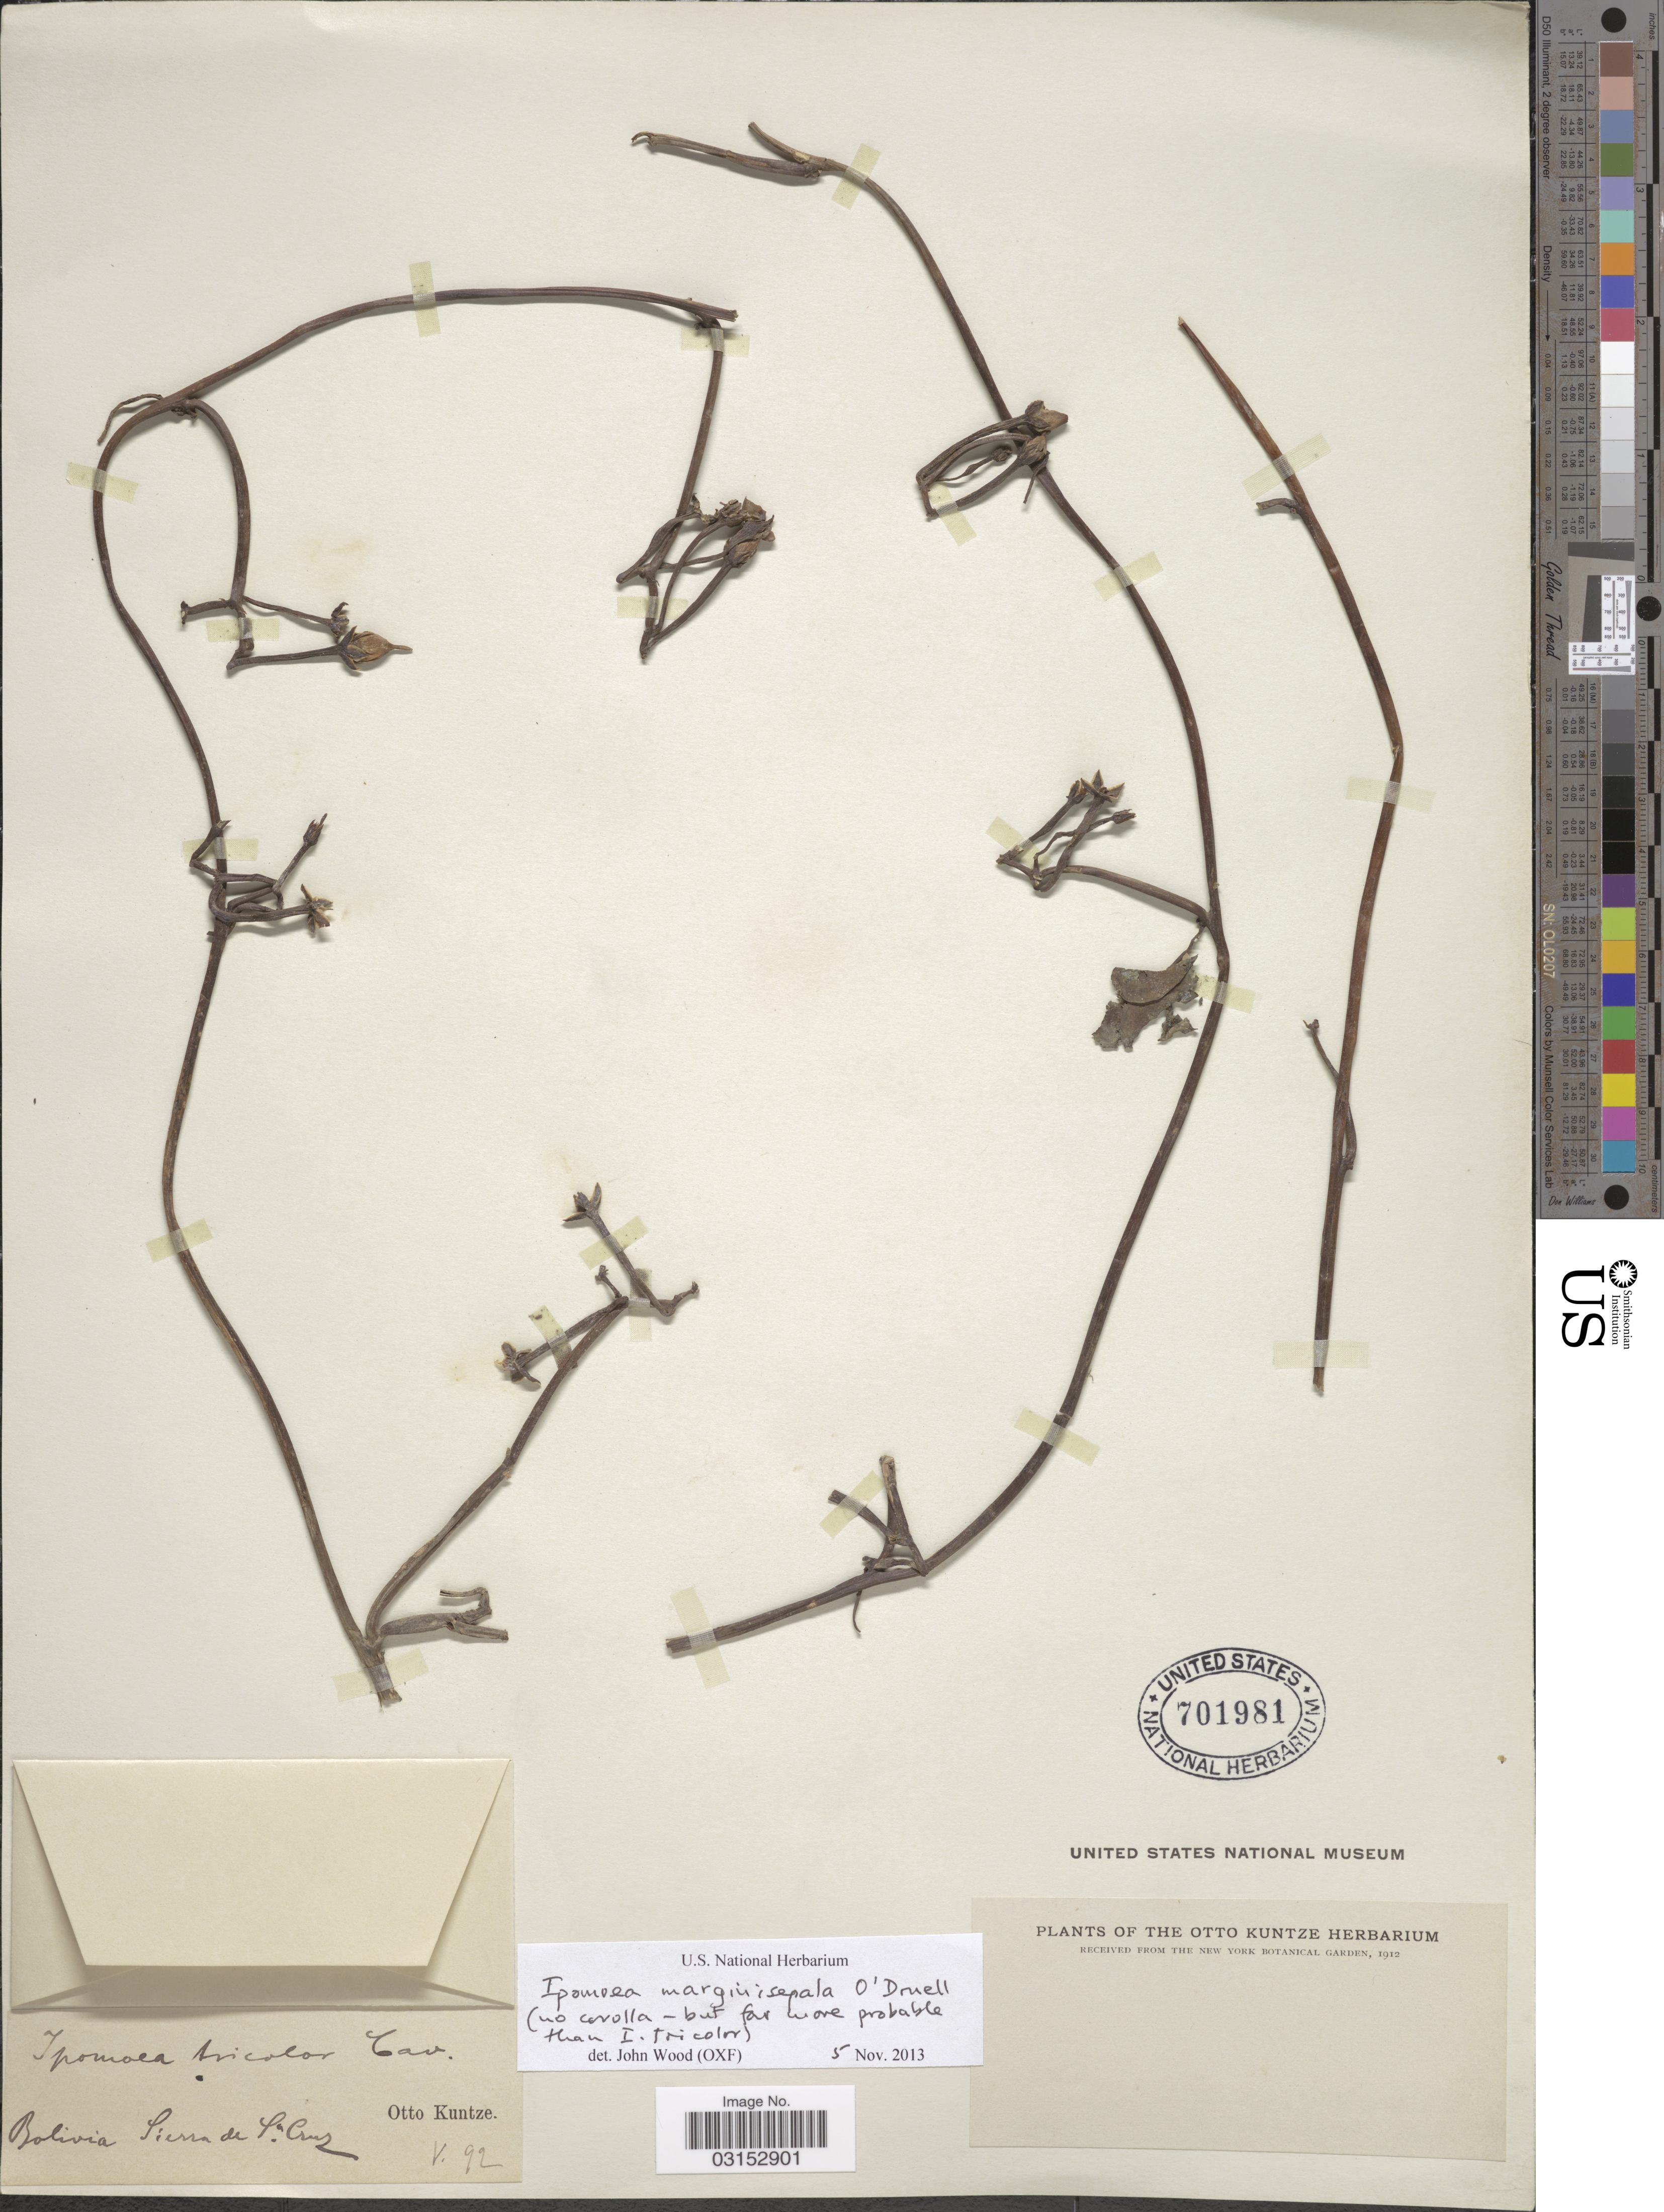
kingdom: Plantae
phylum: Tracheophyta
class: Magnoliopsida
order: Solanales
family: Convolvulaceae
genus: Ipomoea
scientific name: Ipomoea marginisepala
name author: O'Donell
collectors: C.E.O. Kuntze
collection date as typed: Transcribed d/m/y: /5/92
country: Bolivia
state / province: Santa Cruz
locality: Sierra de Sta Cruz.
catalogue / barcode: US 701981